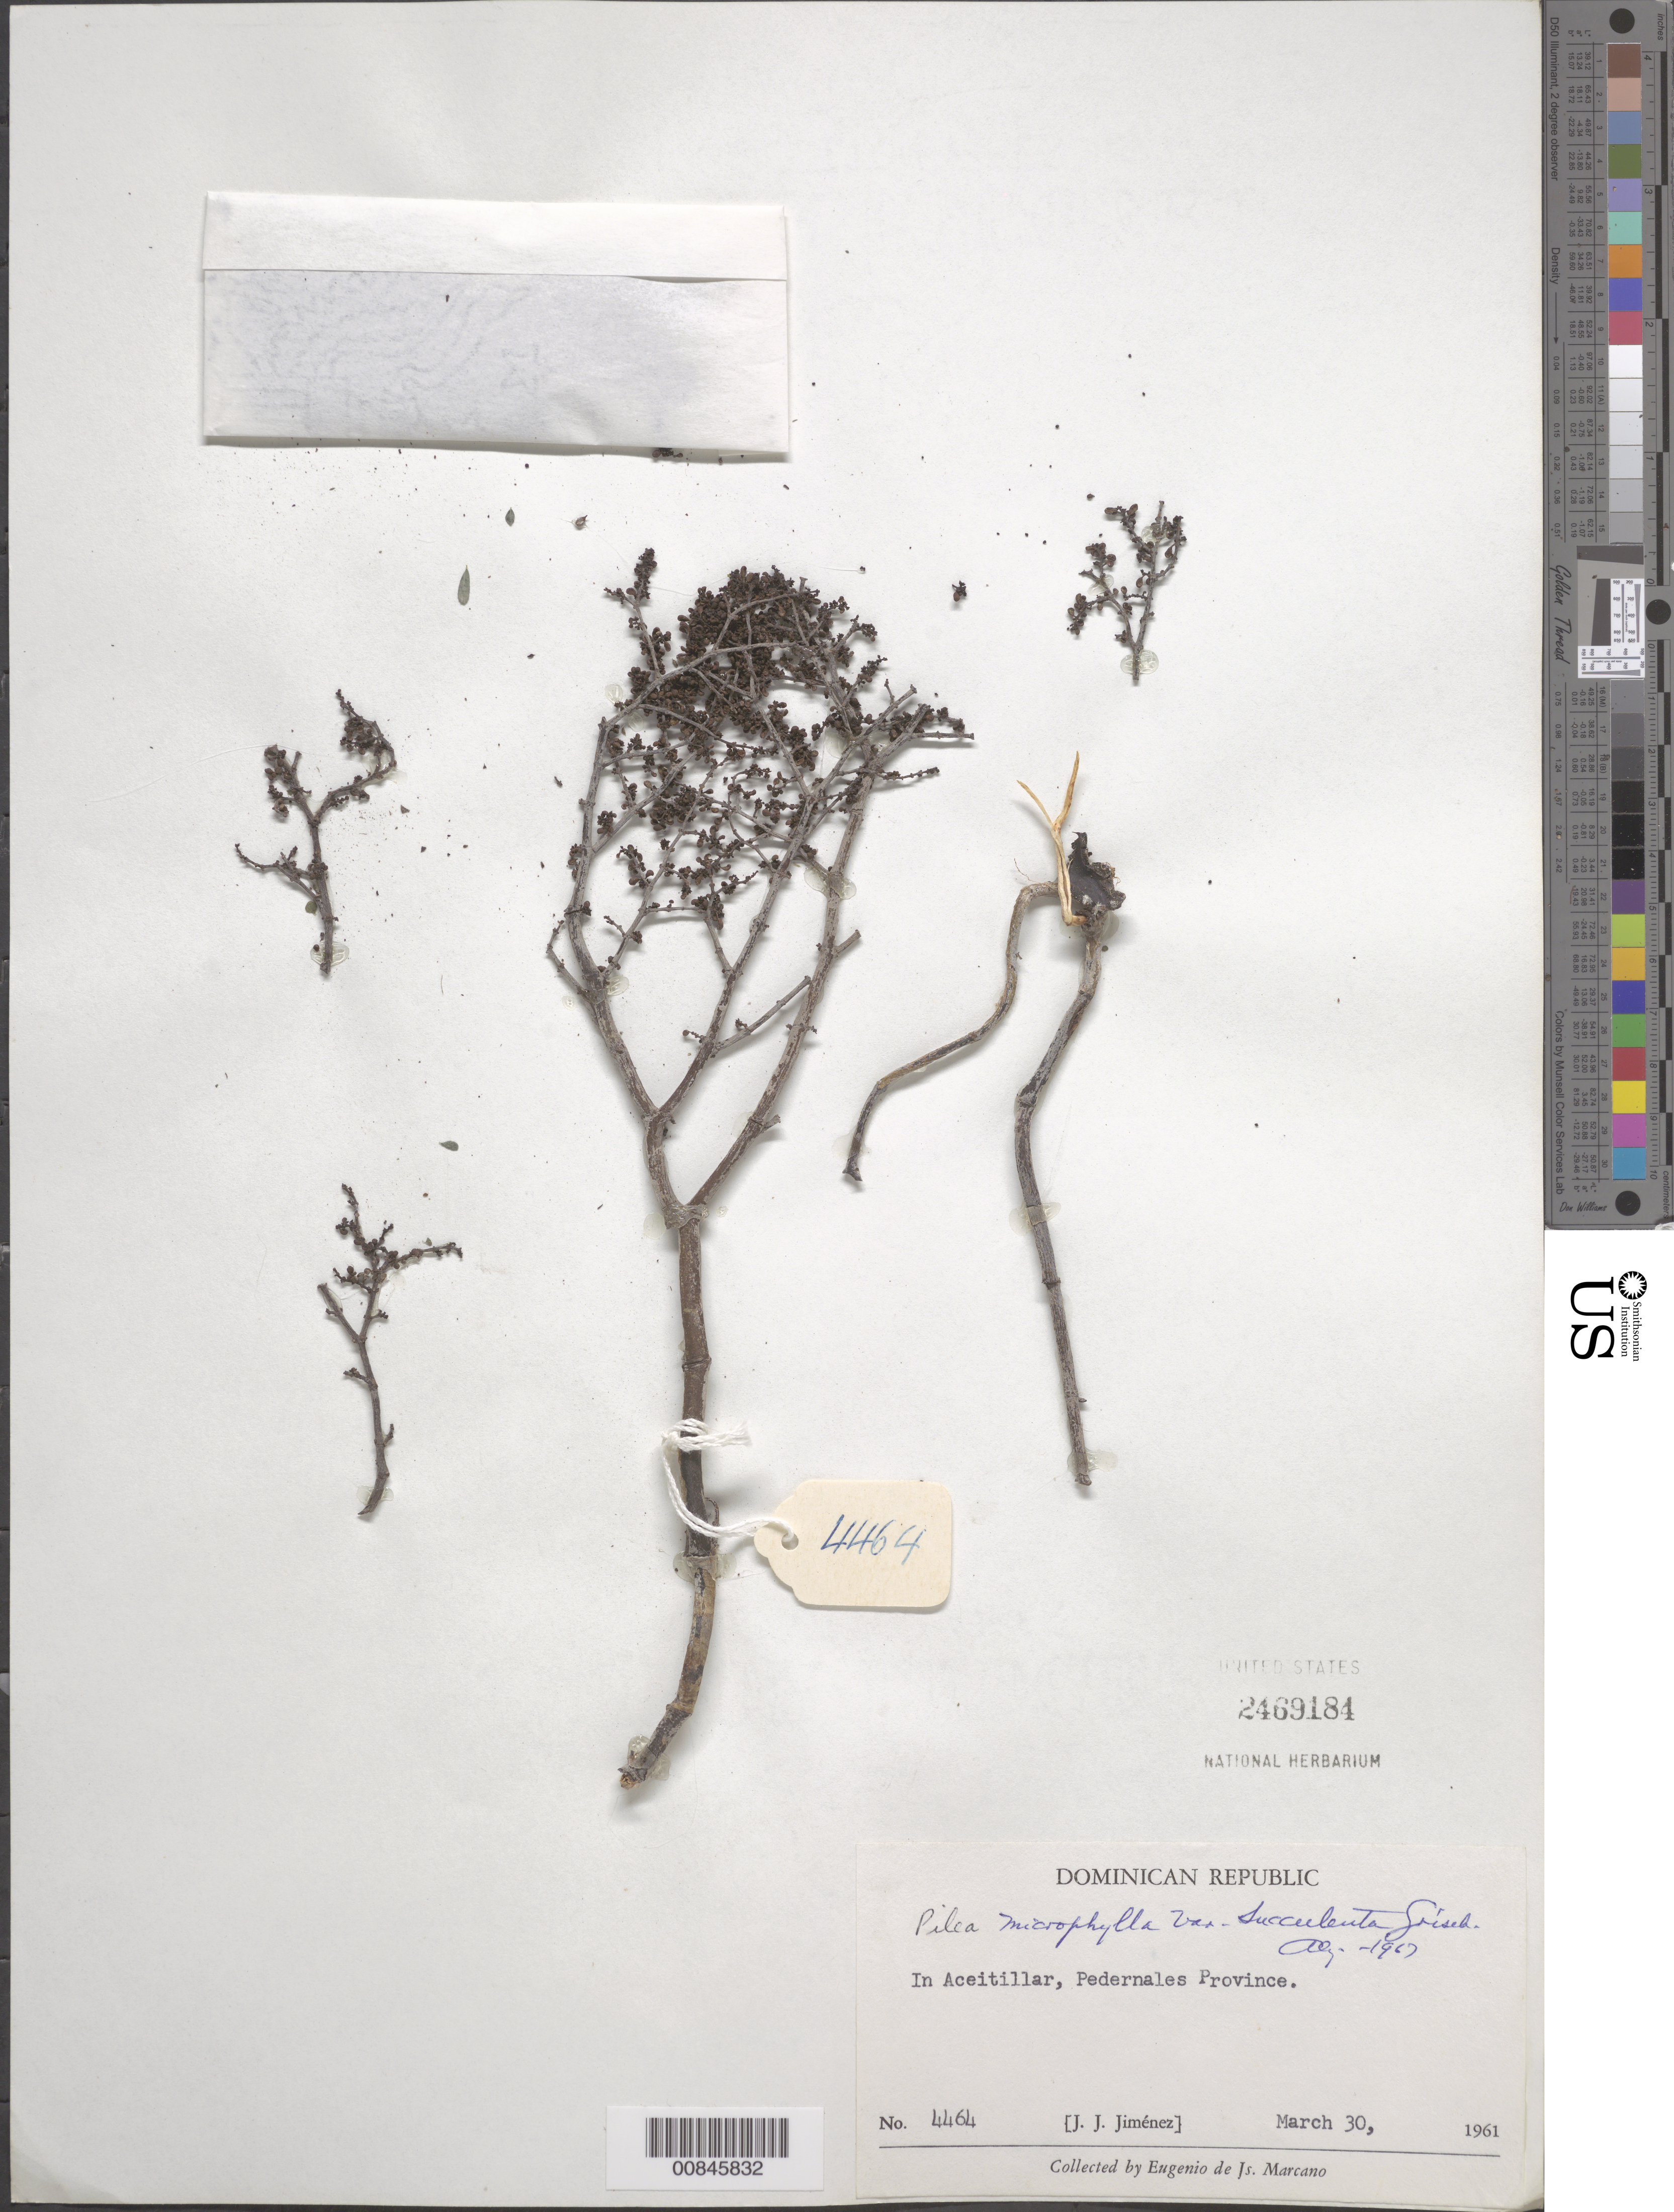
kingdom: Plantae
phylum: Tracheophyta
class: Magnoliopsida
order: Rosales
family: Urticaceae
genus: Pilea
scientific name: Pilea microphylla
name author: (L.) Liebm.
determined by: Liogier, Alain H.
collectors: J. J. Jiménez & E. J. Marcano F.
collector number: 4464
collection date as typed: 30 Mar 1961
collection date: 1961-03-30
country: Dominican Republic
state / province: Pedernales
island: Hispaniola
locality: Aceitillar.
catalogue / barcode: US 2469184